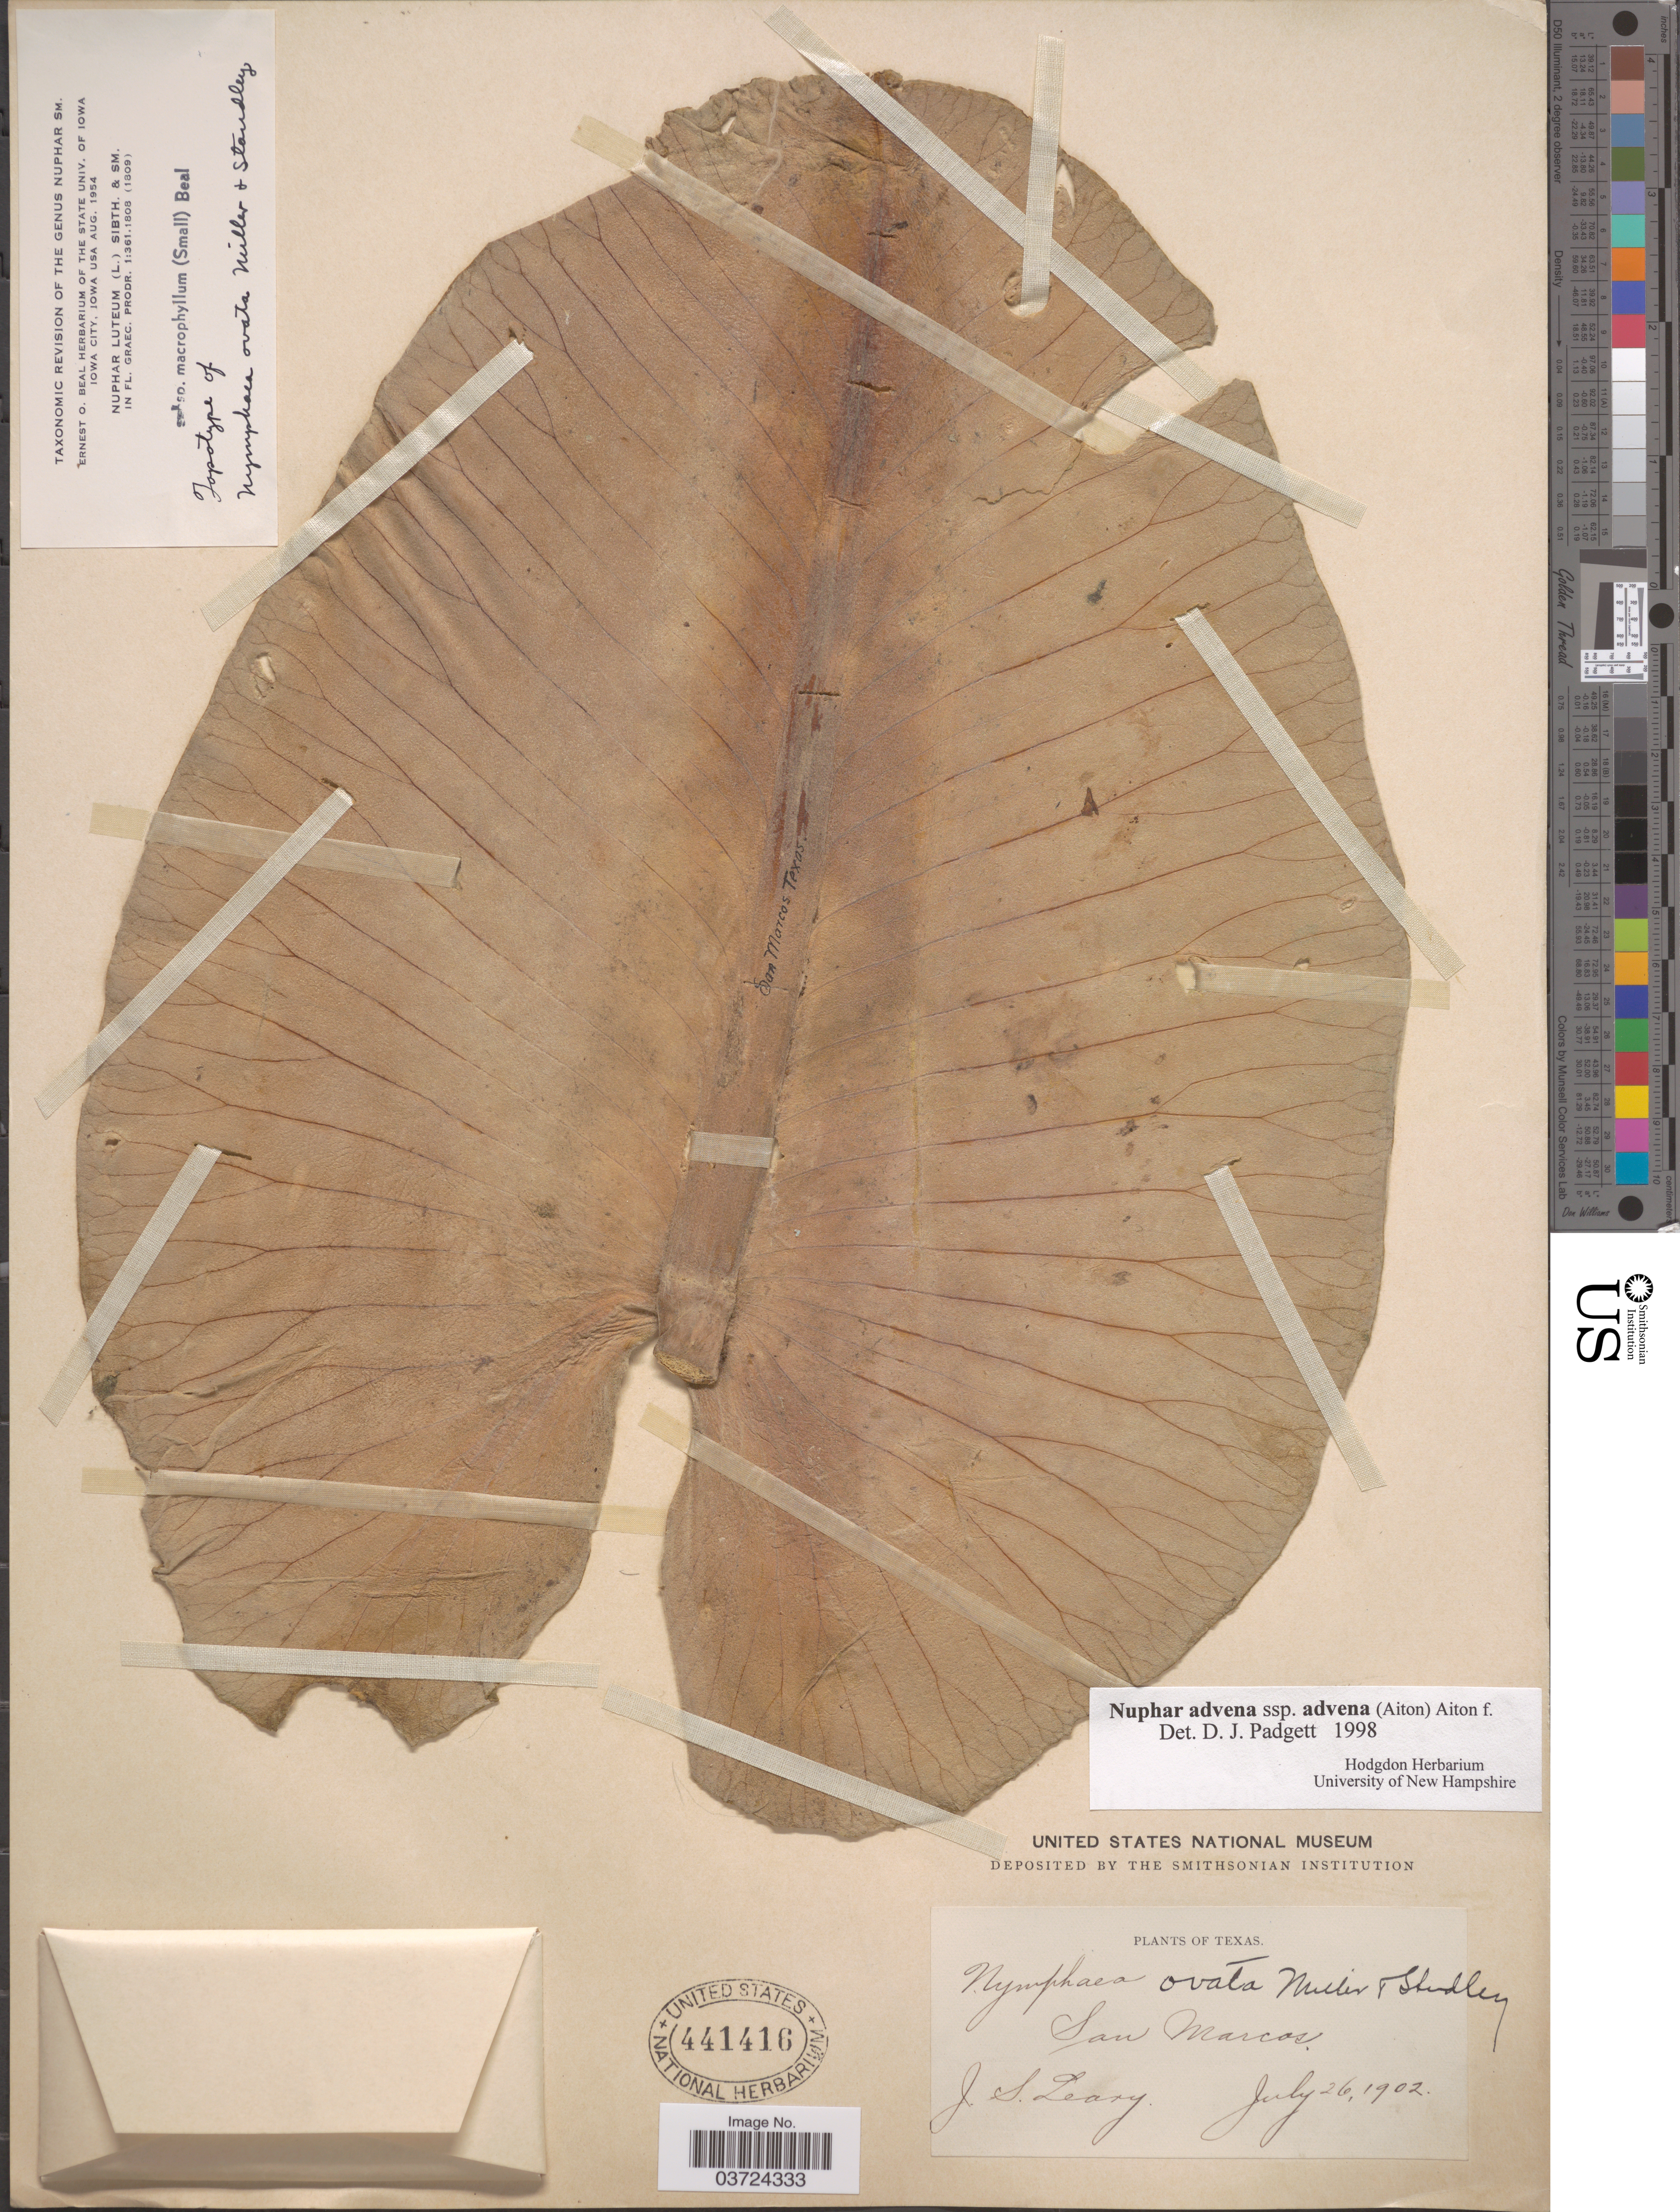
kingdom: Plantae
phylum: Tracheophyta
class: Magnoliopsida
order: Nymphaeales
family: Nymphaeaceae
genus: Nuphar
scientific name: Nuphar advena subsp. advena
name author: (Aiton) W.T. Aiton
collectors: J. Leary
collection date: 1902-07-26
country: United States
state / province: Texas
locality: San Marcos.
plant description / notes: Fruit temporarily sampled for micro-CT scanning.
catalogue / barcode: US 441416